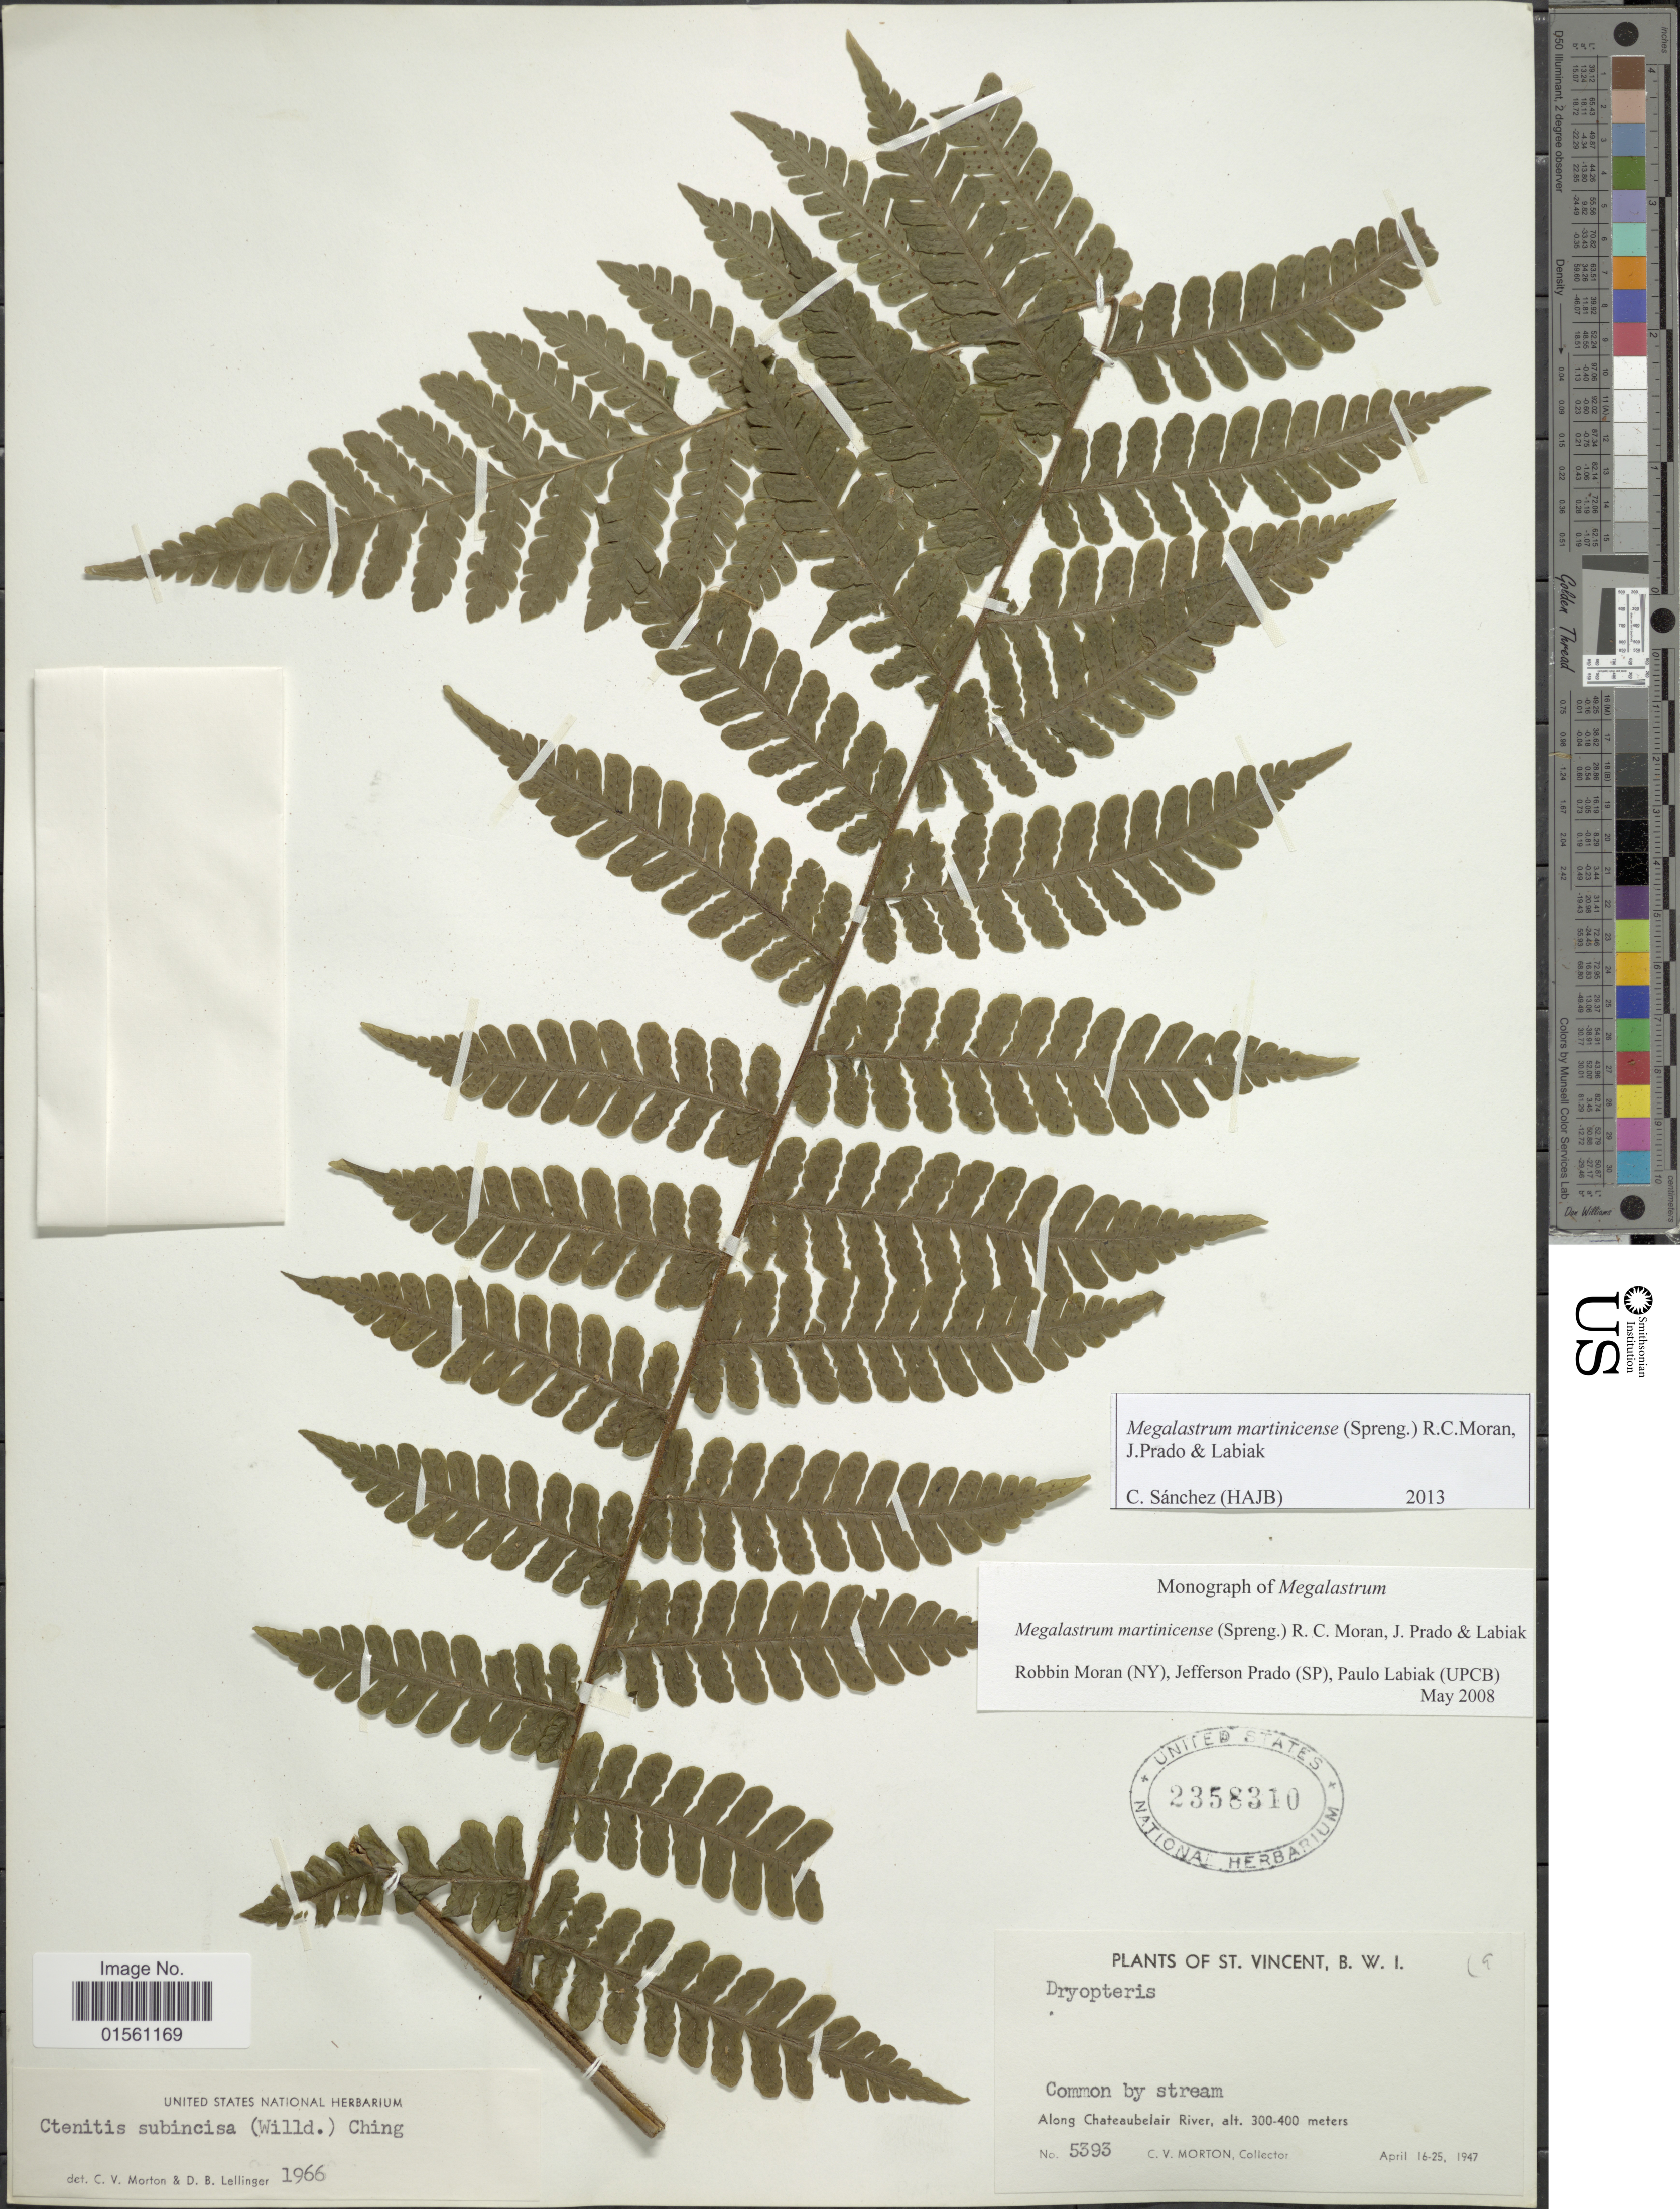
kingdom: Plantae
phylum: Tracheophyta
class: Polypodiopsida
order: Polypodiales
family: Dryopteridaceae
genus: Megalastrum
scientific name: Megalastrum martinicense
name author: (Spreng.) R.C. Moran et al.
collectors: C. V. Morton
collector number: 5393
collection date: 1947-04-16/1947-04-25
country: St. Vincent - Grenadines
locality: St. Vincent, B. W. I., Common by stream, Along Chateaubelair River.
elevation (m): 300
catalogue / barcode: US 2358310